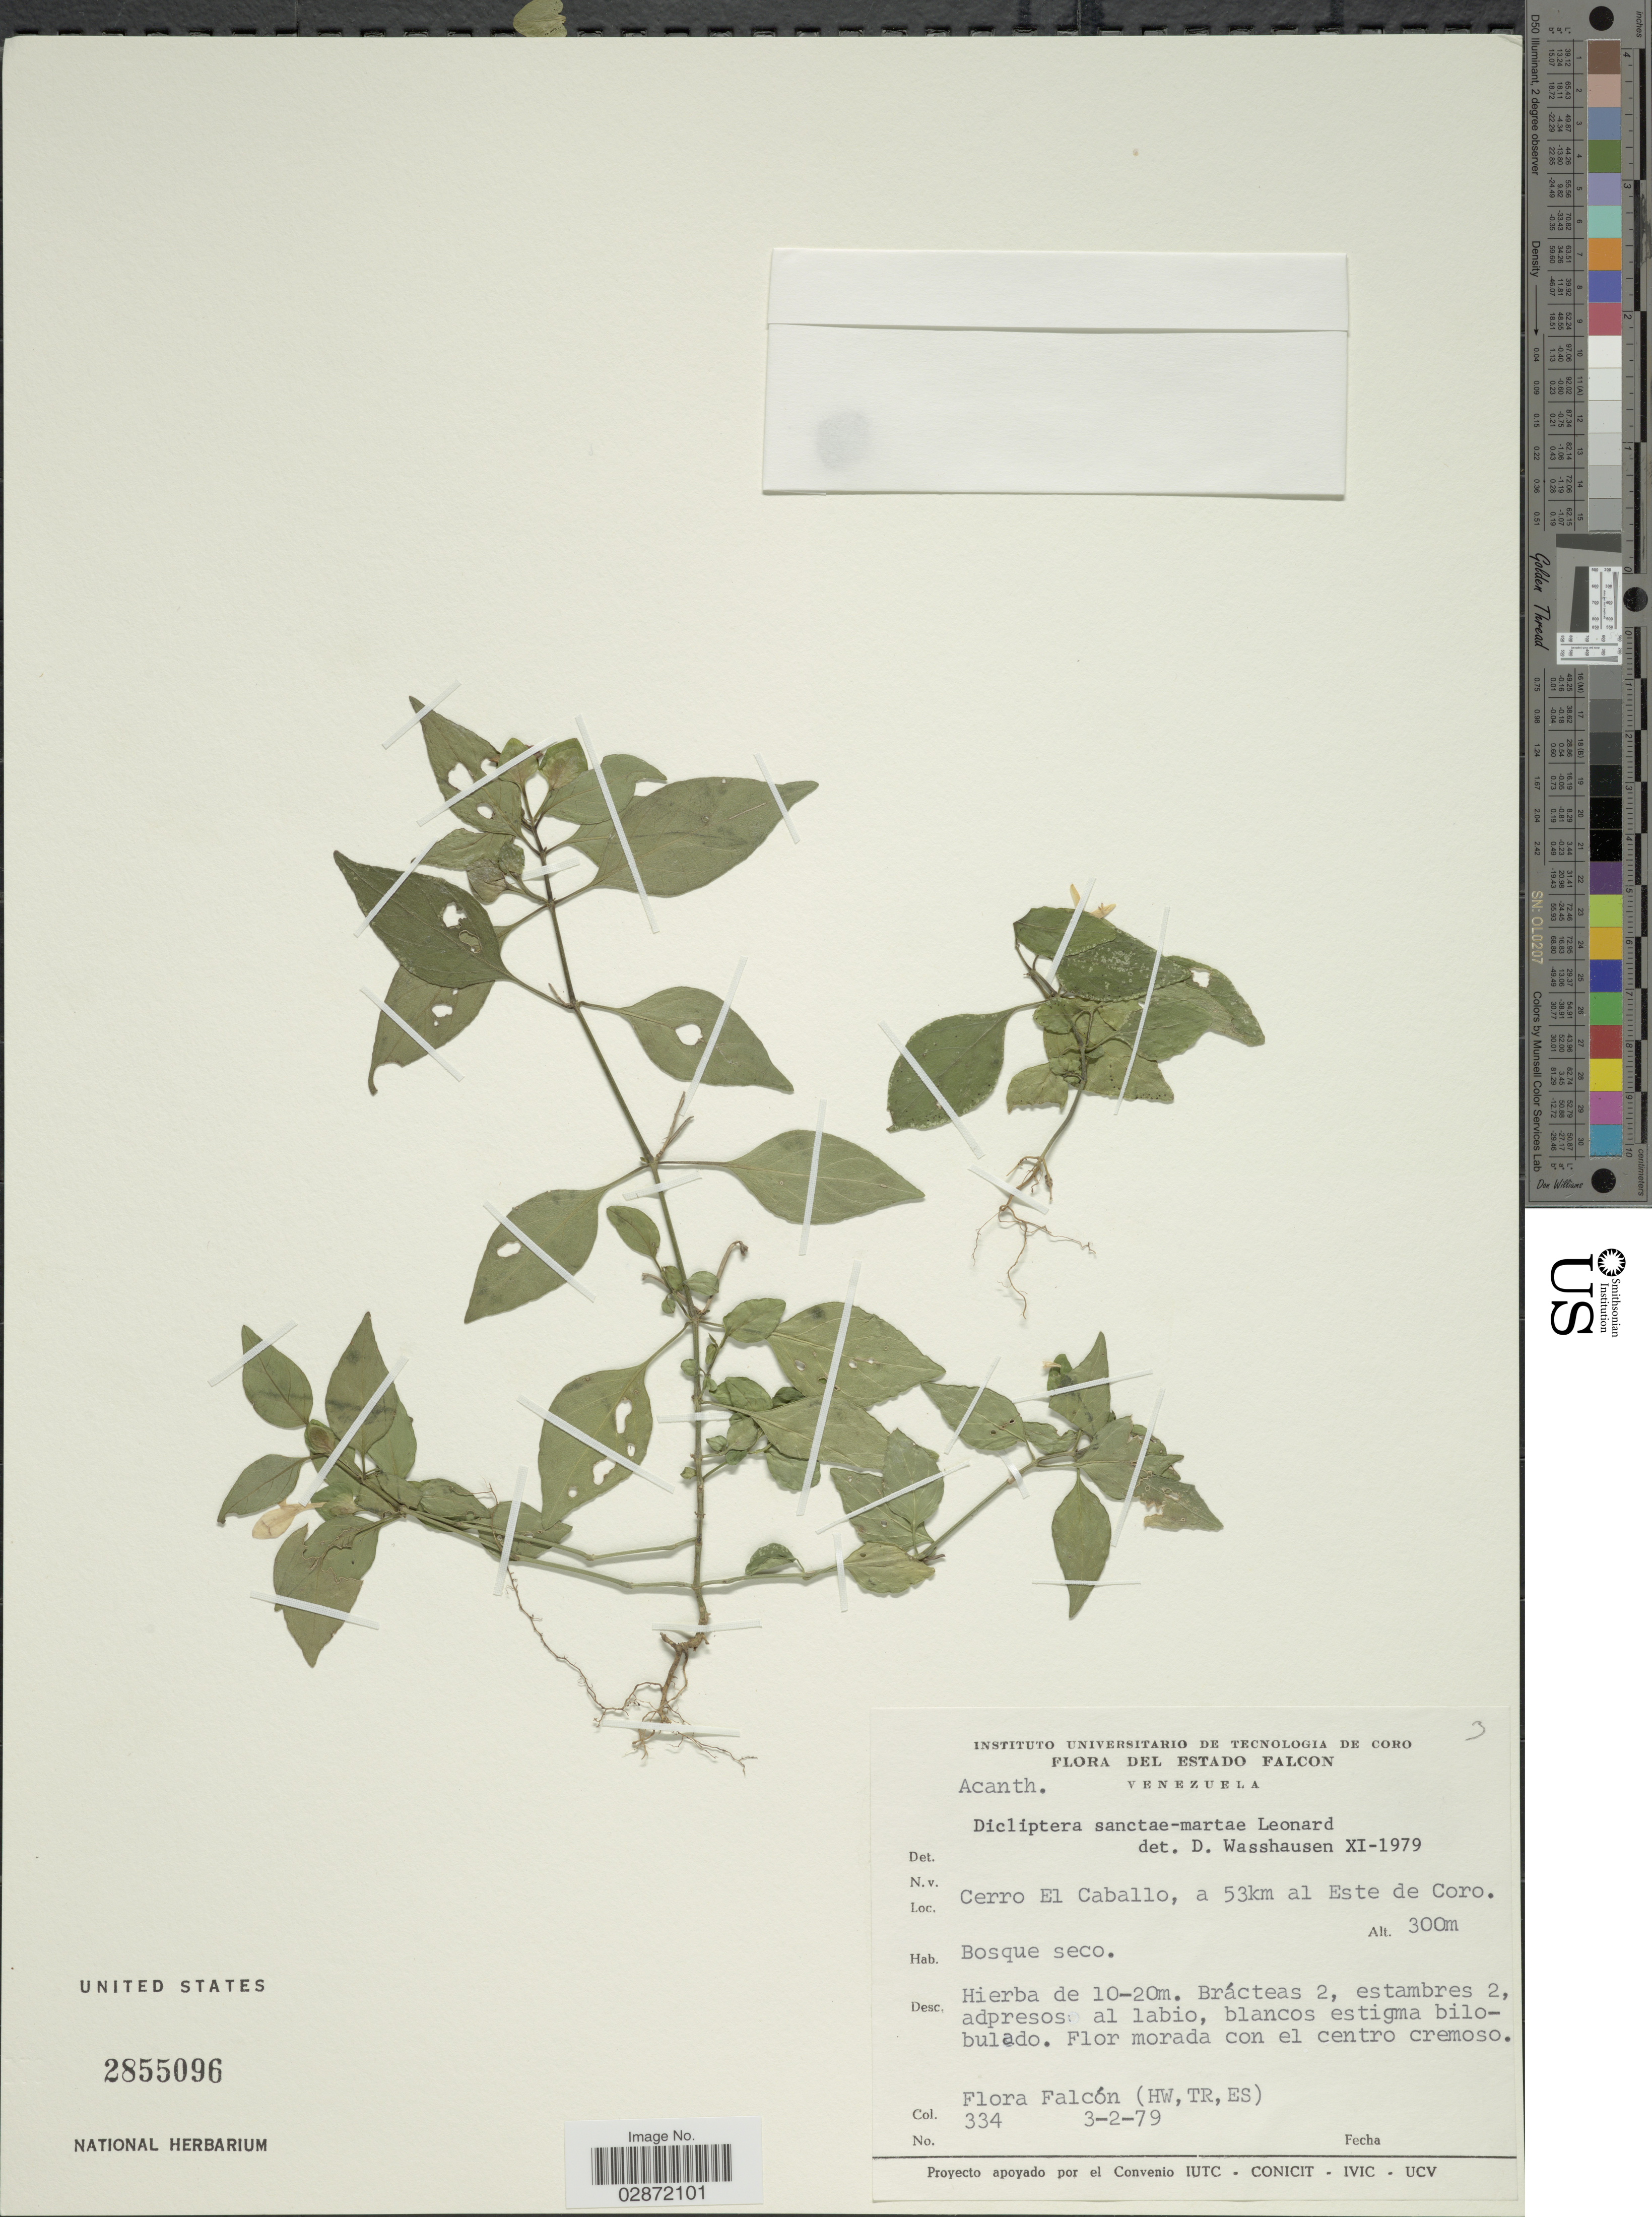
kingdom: Plantae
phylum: Tracheophyta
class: Magnoliopsida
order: Lamiales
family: Acanthaceae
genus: Dicliptera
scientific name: Dicliptera sanctae-martae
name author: Leonard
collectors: Flora Falcón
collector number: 334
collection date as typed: Transcribed d/m/y: 3/2/79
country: Venezuela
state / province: Falcón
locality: Estado Falcon. Cerro El Caballo, a 53km al Este de Coro.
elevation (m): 300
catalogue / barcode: US 2855096